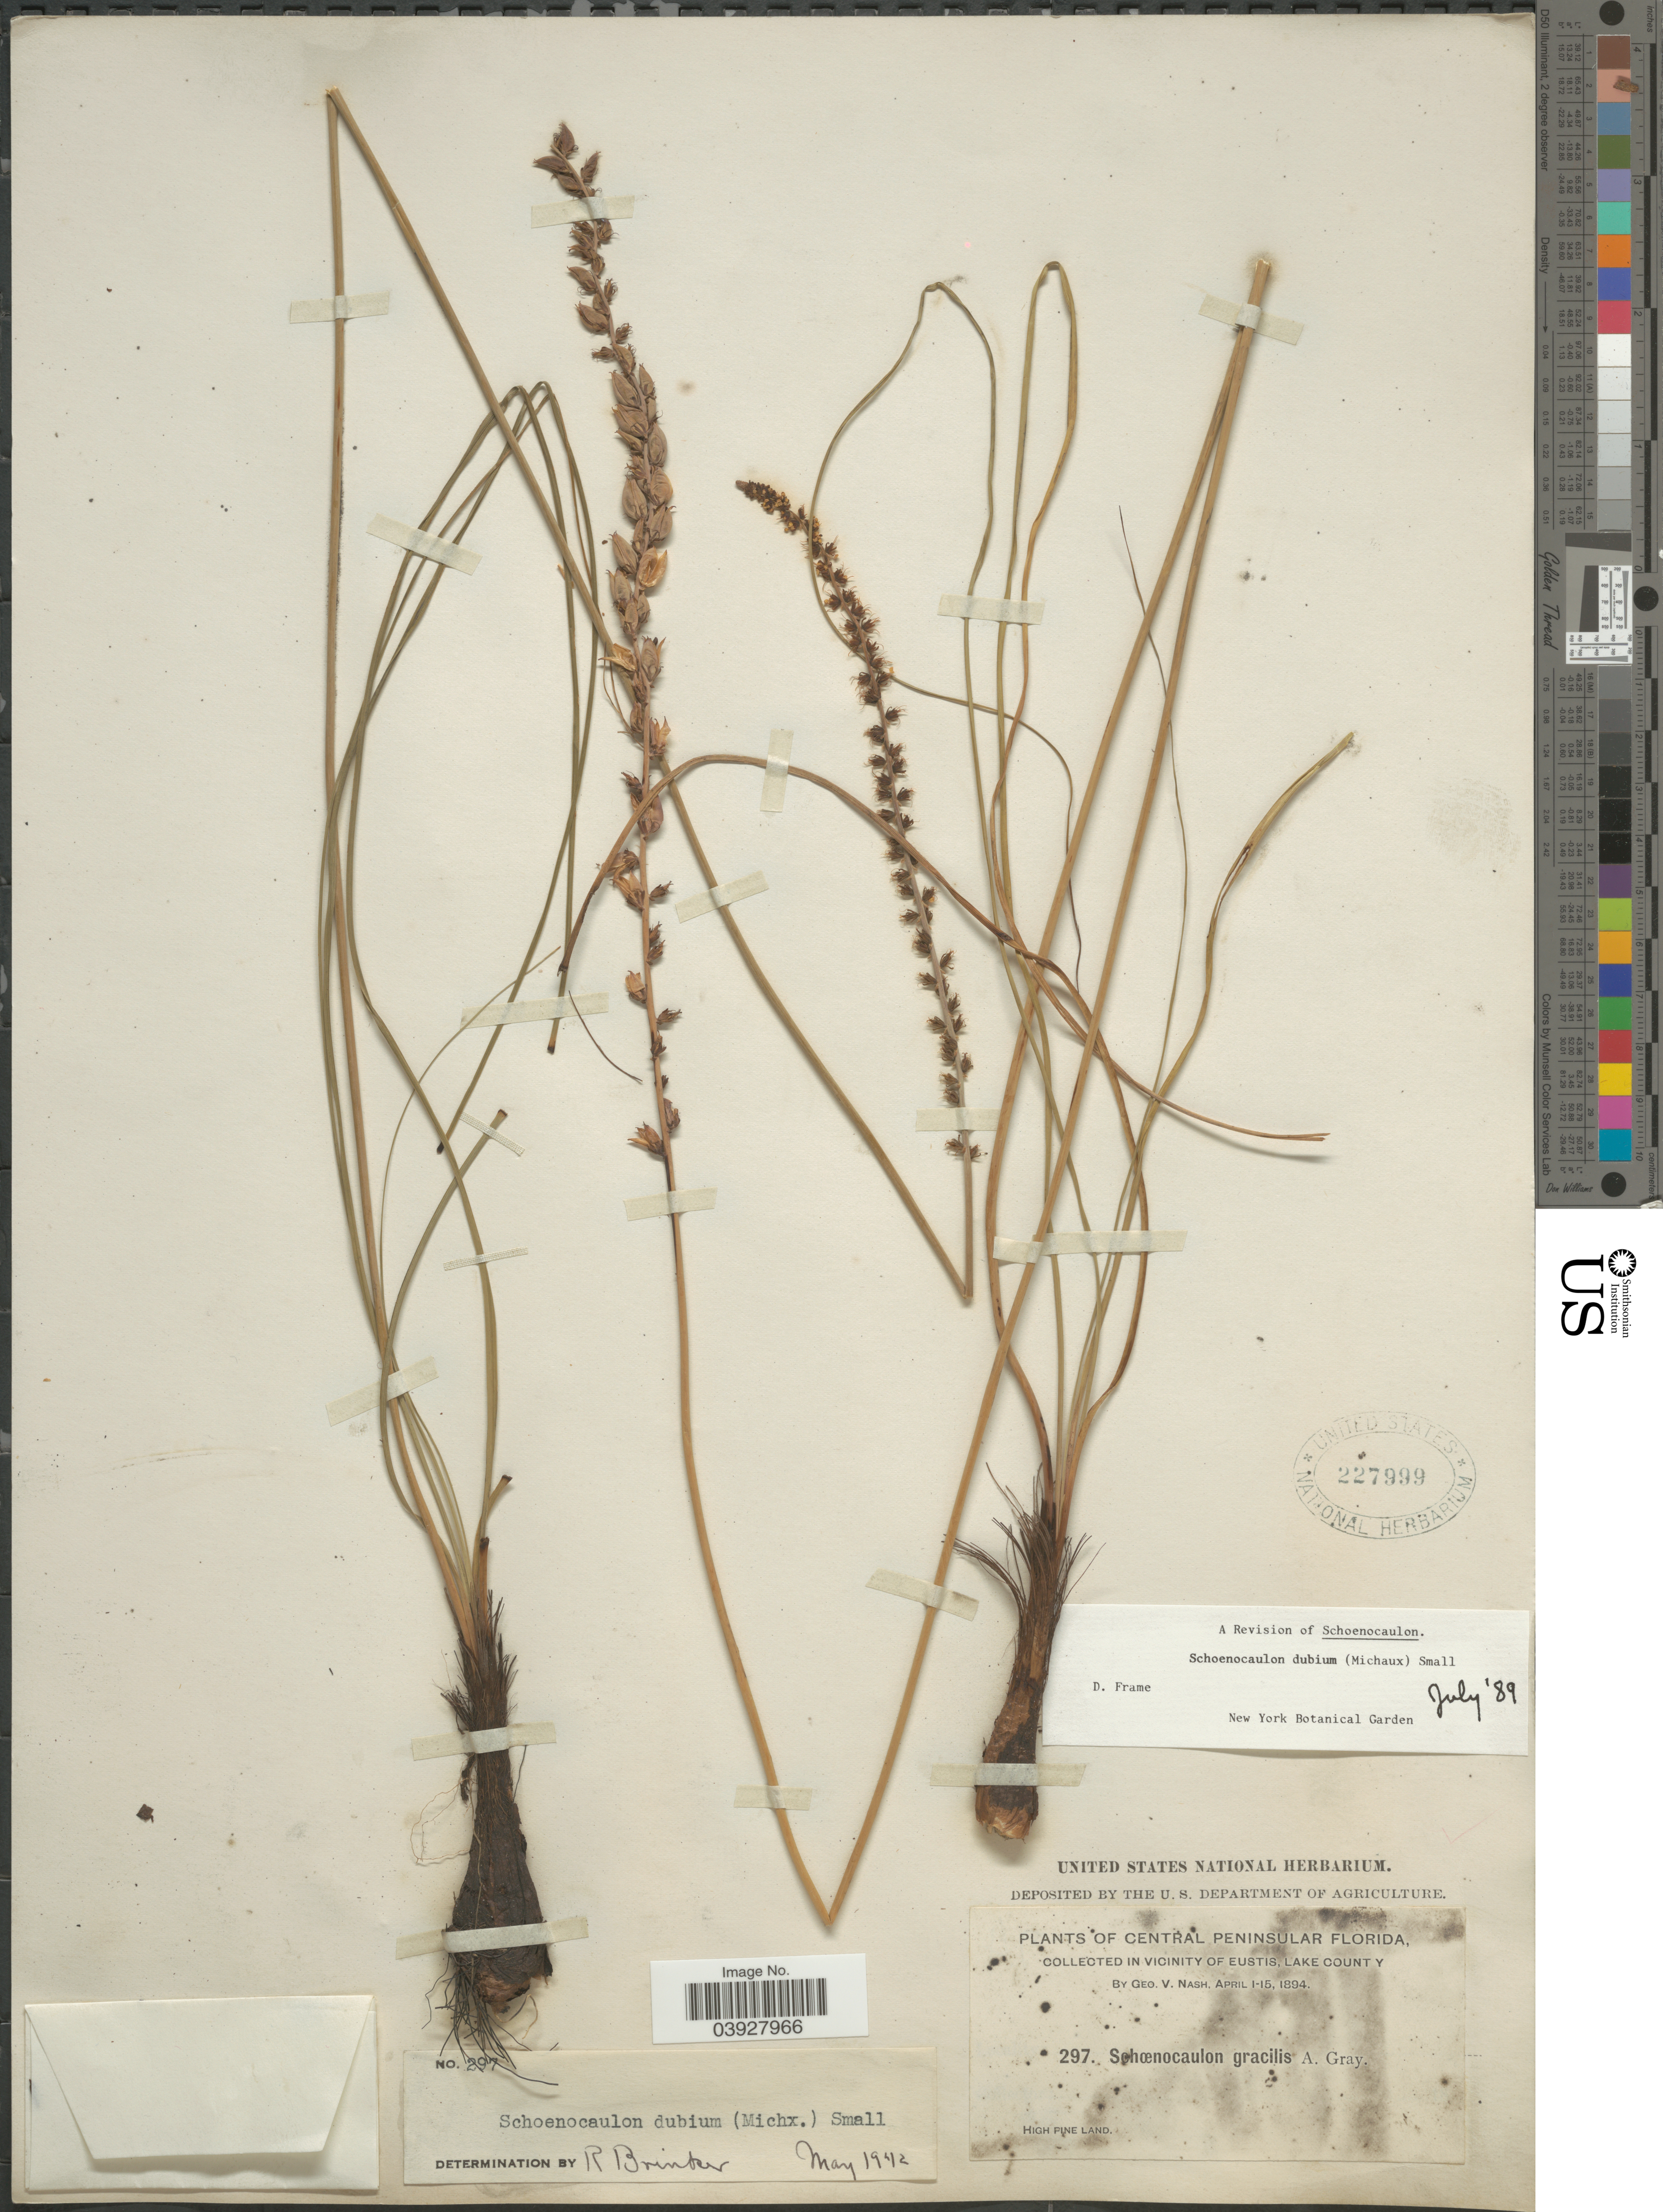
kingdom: Plantae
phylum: Tracheophyta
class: Liliopsida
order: Liliales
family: Melanthiaceae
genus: Schoenocaulon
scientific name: Schoenocaulon dubium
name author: (Michx.) Small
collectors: G. V. Nash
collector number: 297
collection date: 1894-04-01/1894-04-15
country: United States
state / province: Florida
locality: Central Peninsular Florida. In Vicinity of Eustis, Lake County. High Pine Land.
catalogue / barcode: US 227999